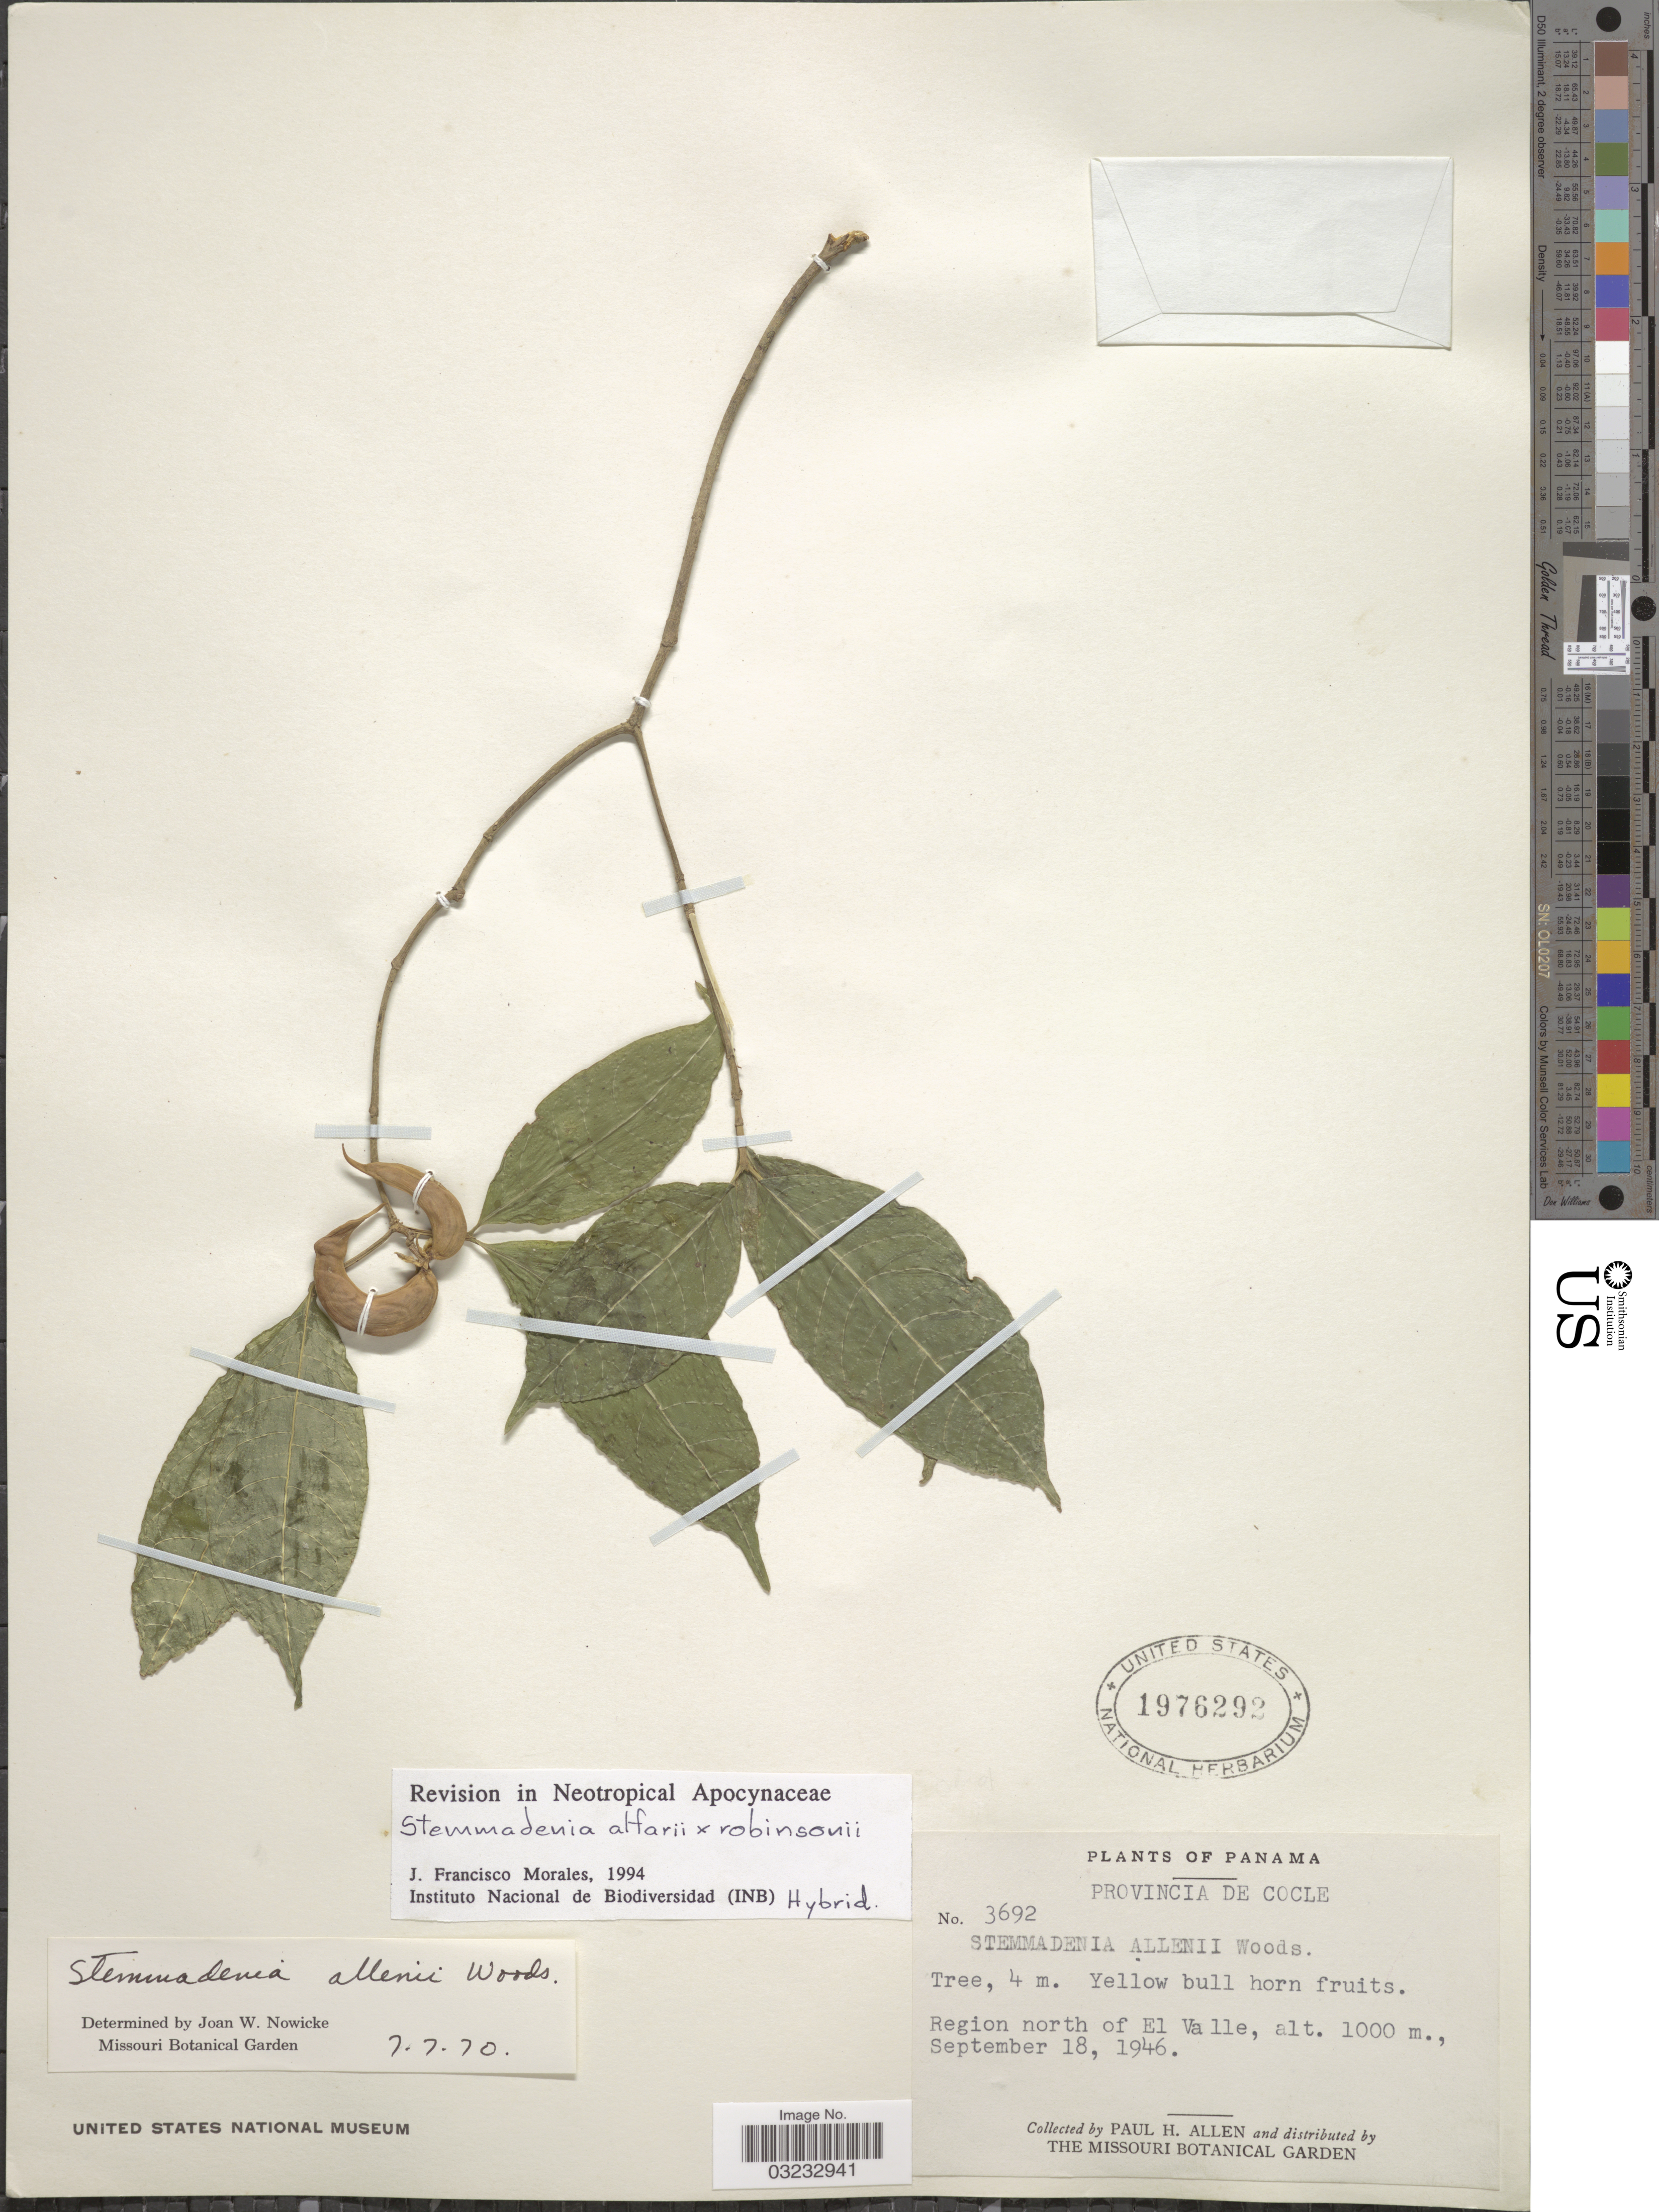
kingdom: Plantae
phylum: Tracheophyta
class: Magnoliopsida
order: Gentianales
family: Apocynaceae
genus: Stemmadenia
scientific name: Stemmadenia alfaroi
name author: (Donn. Sm.) Woodson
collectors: P. H. Allen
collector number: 3692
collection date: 1946-09-18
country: Panama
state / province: Coclé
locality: Provincia De Cocle, Region north of El Valle.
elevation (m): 1000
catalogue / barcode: US 1976292